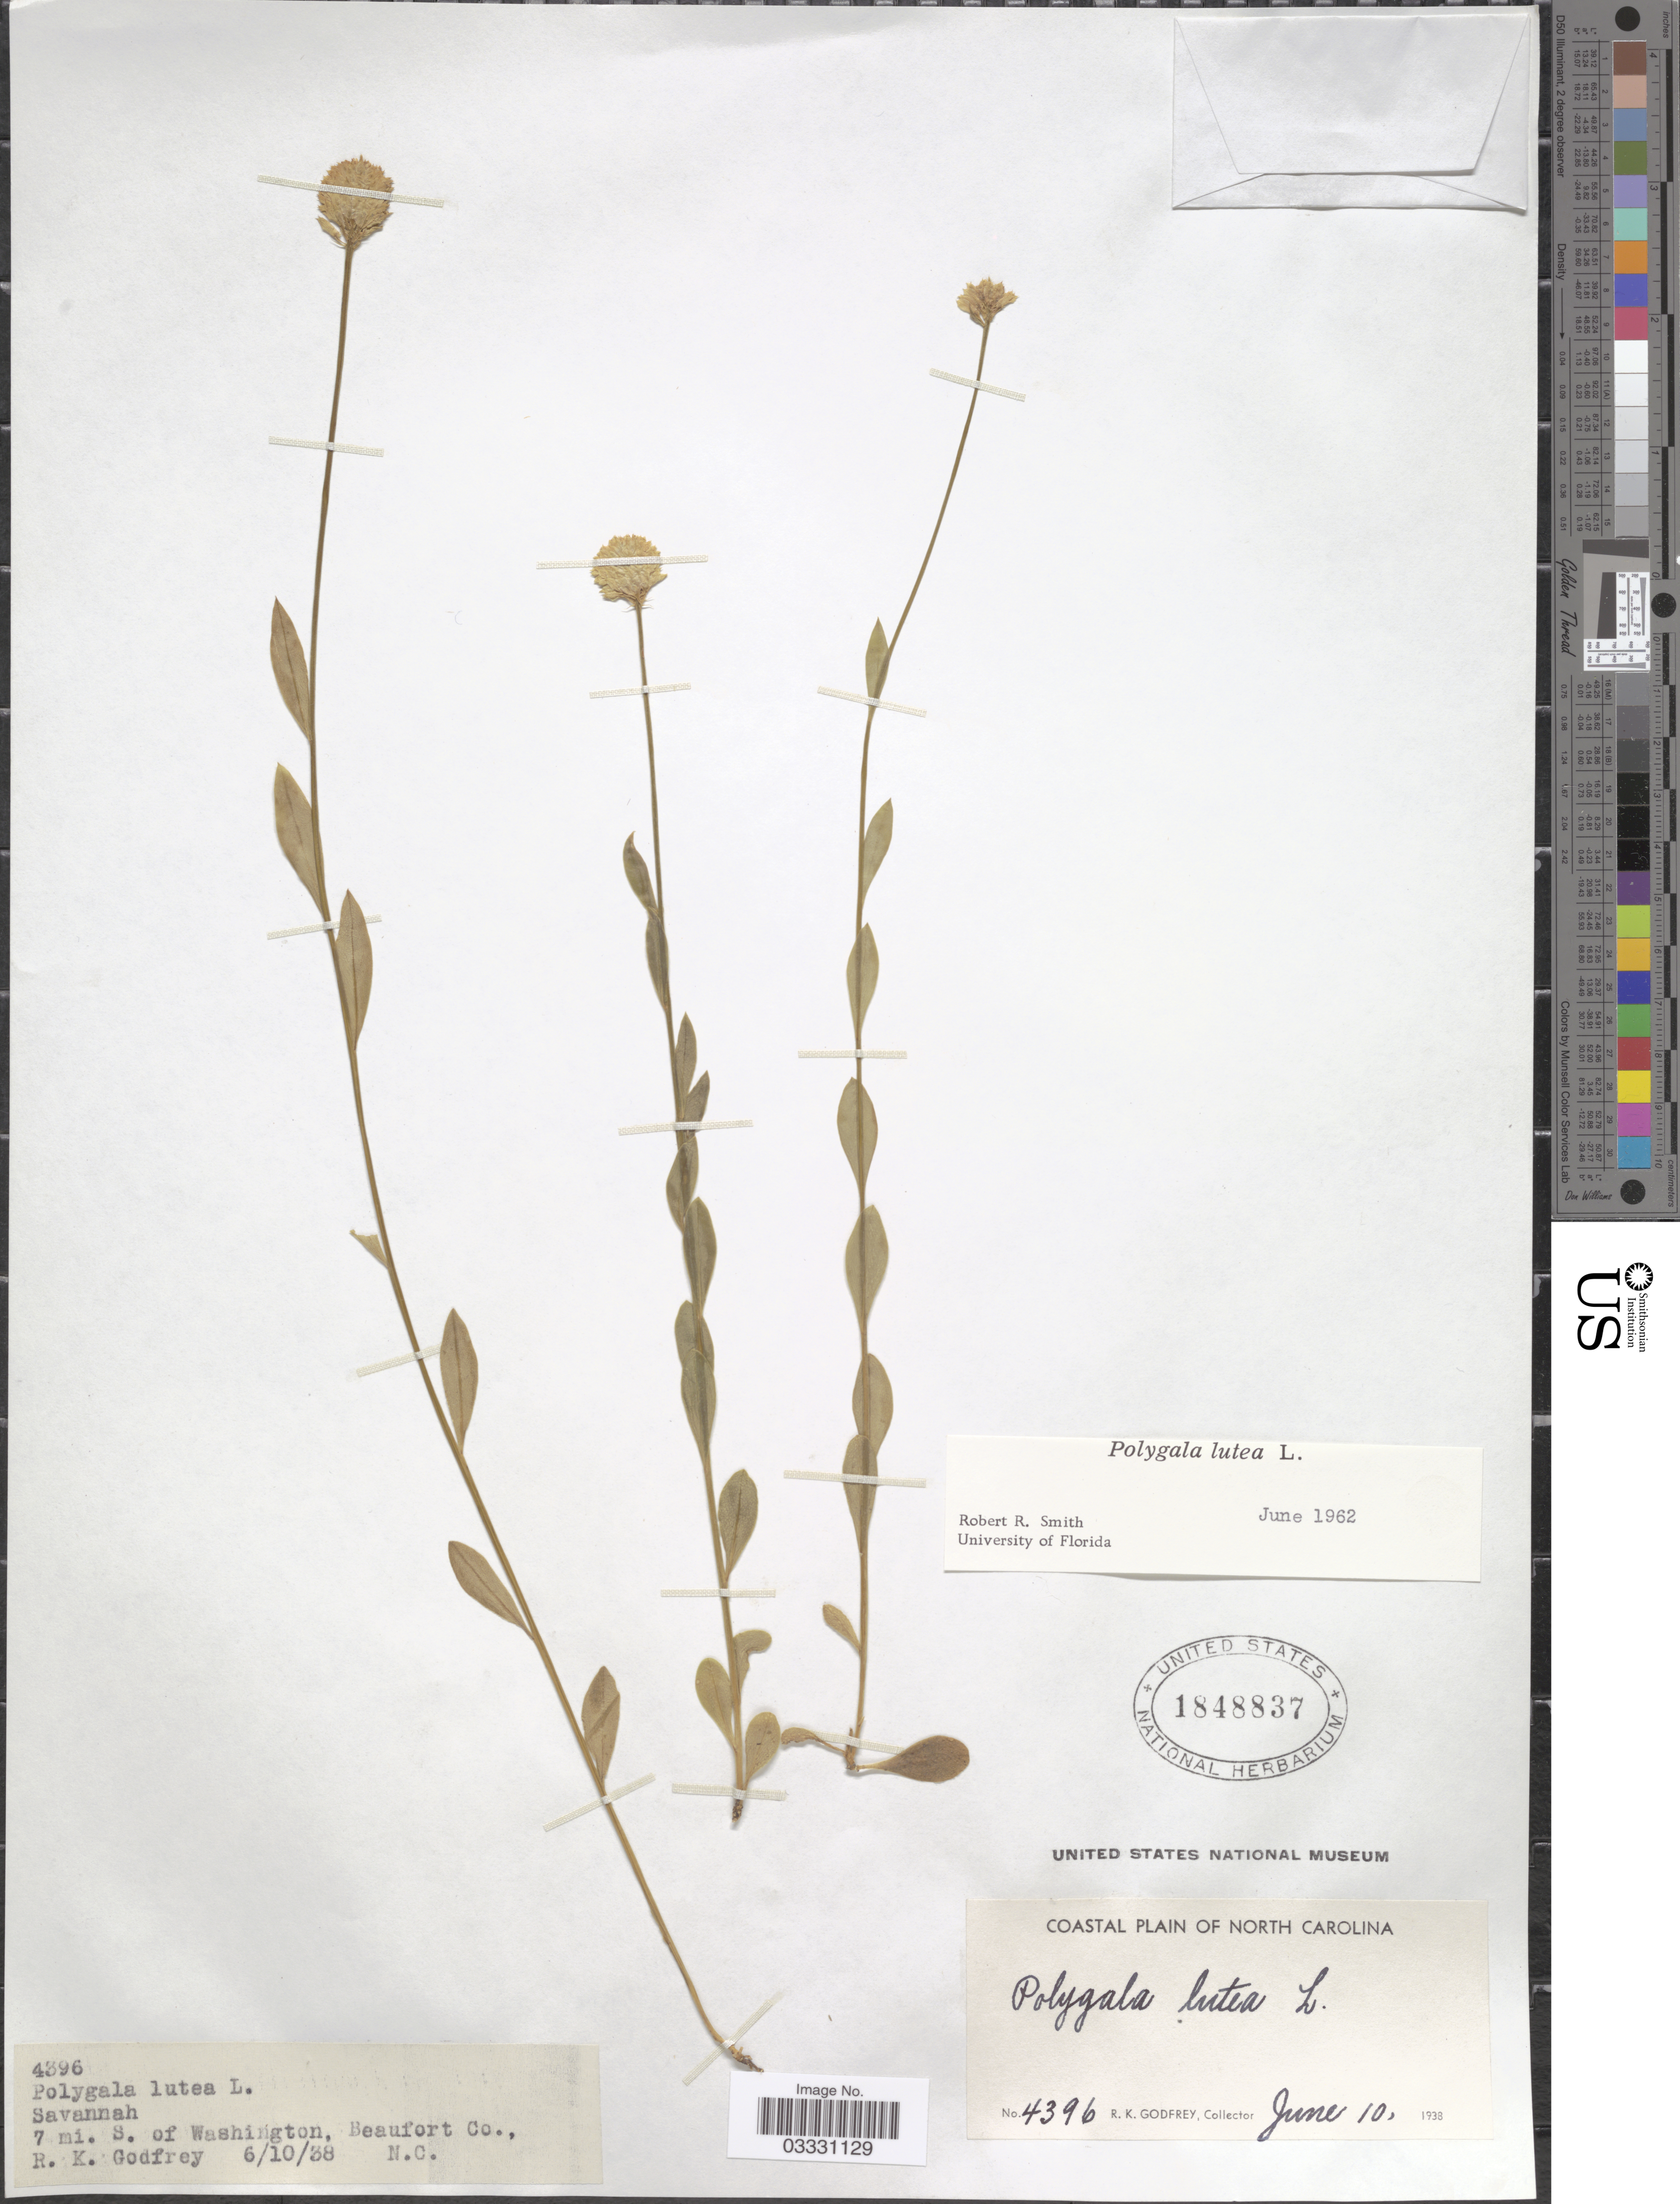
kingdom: Plantae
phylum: Tracheophyta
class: Magnoliopsida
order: Fabales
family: Polygalaceae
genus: Polygala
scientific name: Polygala lutea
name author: L.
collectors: R. K. Godfrey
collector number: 4396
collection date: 1938-06-10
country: United States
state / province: North Carolina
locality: Coastal plain of North Carolina. Savannah, 7 mi. S. of Washington, Beaufort Co.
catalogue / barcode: US 1848837